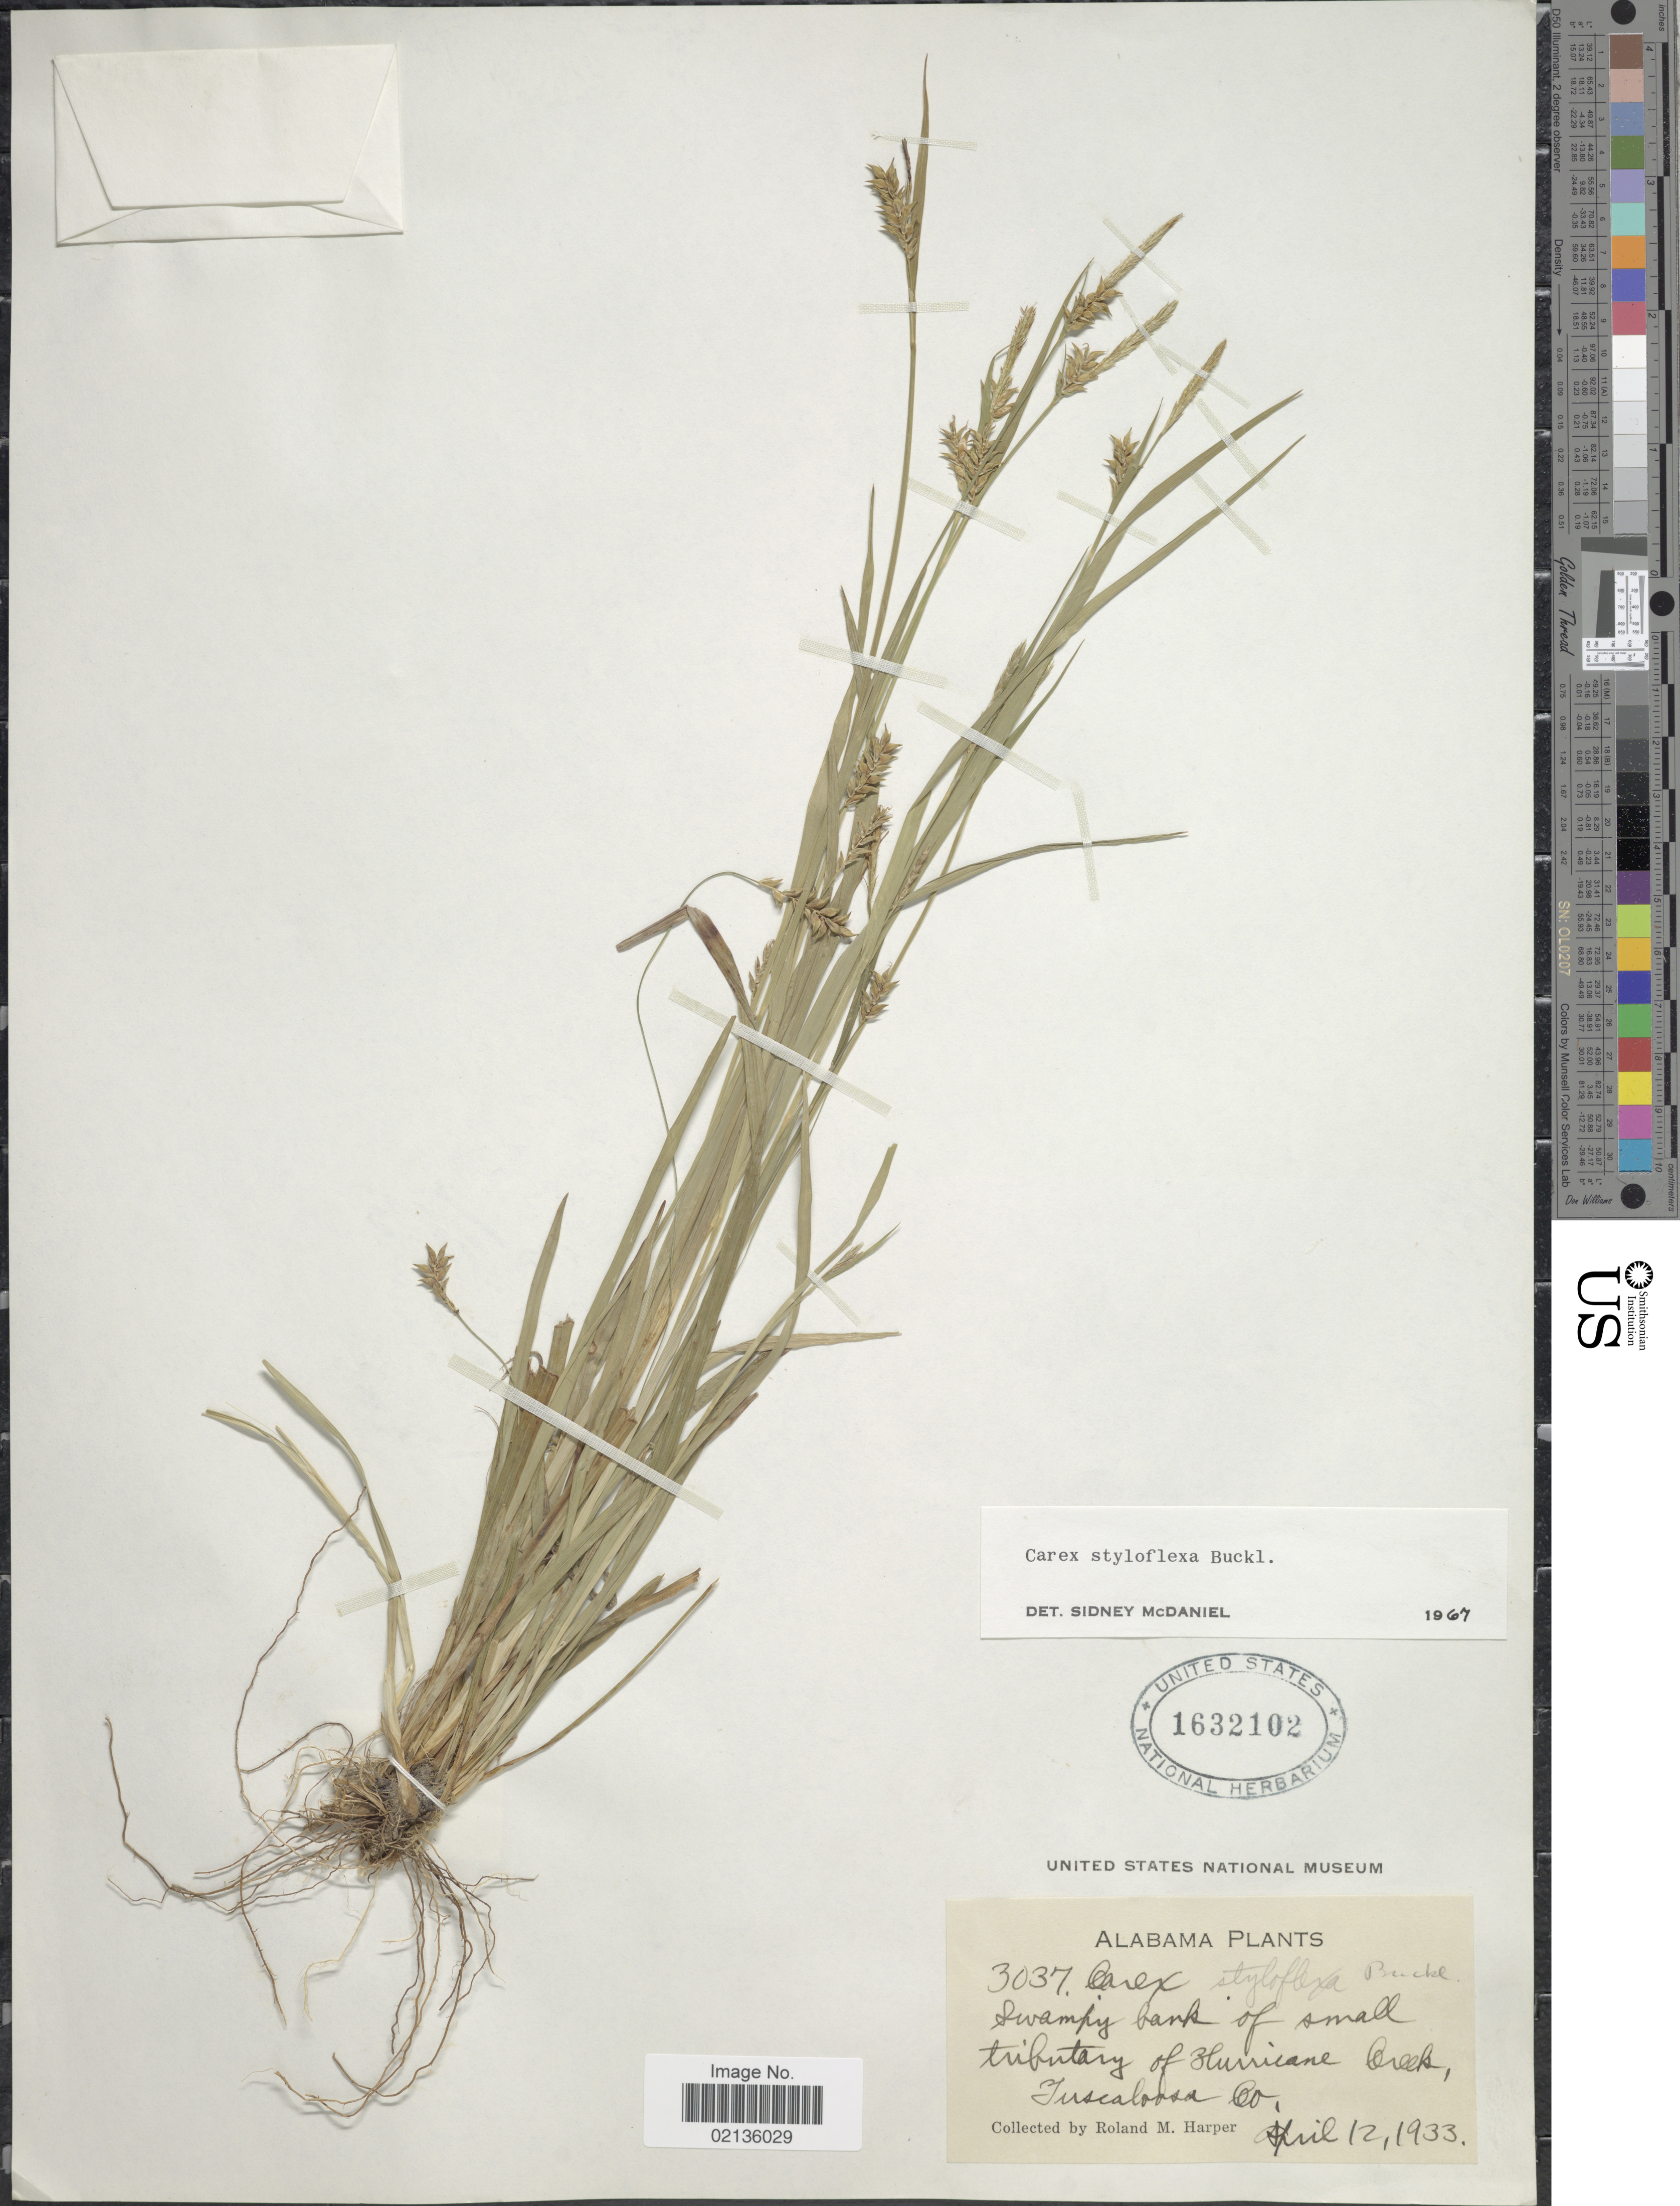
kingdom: Plantae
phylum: Tracheophyta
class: Liliopsida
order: Poales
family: Cyperaceae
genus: Carex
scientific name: Carex styloflexa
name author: Buckley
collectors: R. M. Harper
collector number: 3037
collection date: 1933-04-12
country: United States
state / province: Alabama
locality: Swampy bank of small tributary of Hurricane Creek, Tuscaloosa Co.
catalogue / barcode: US 1632102